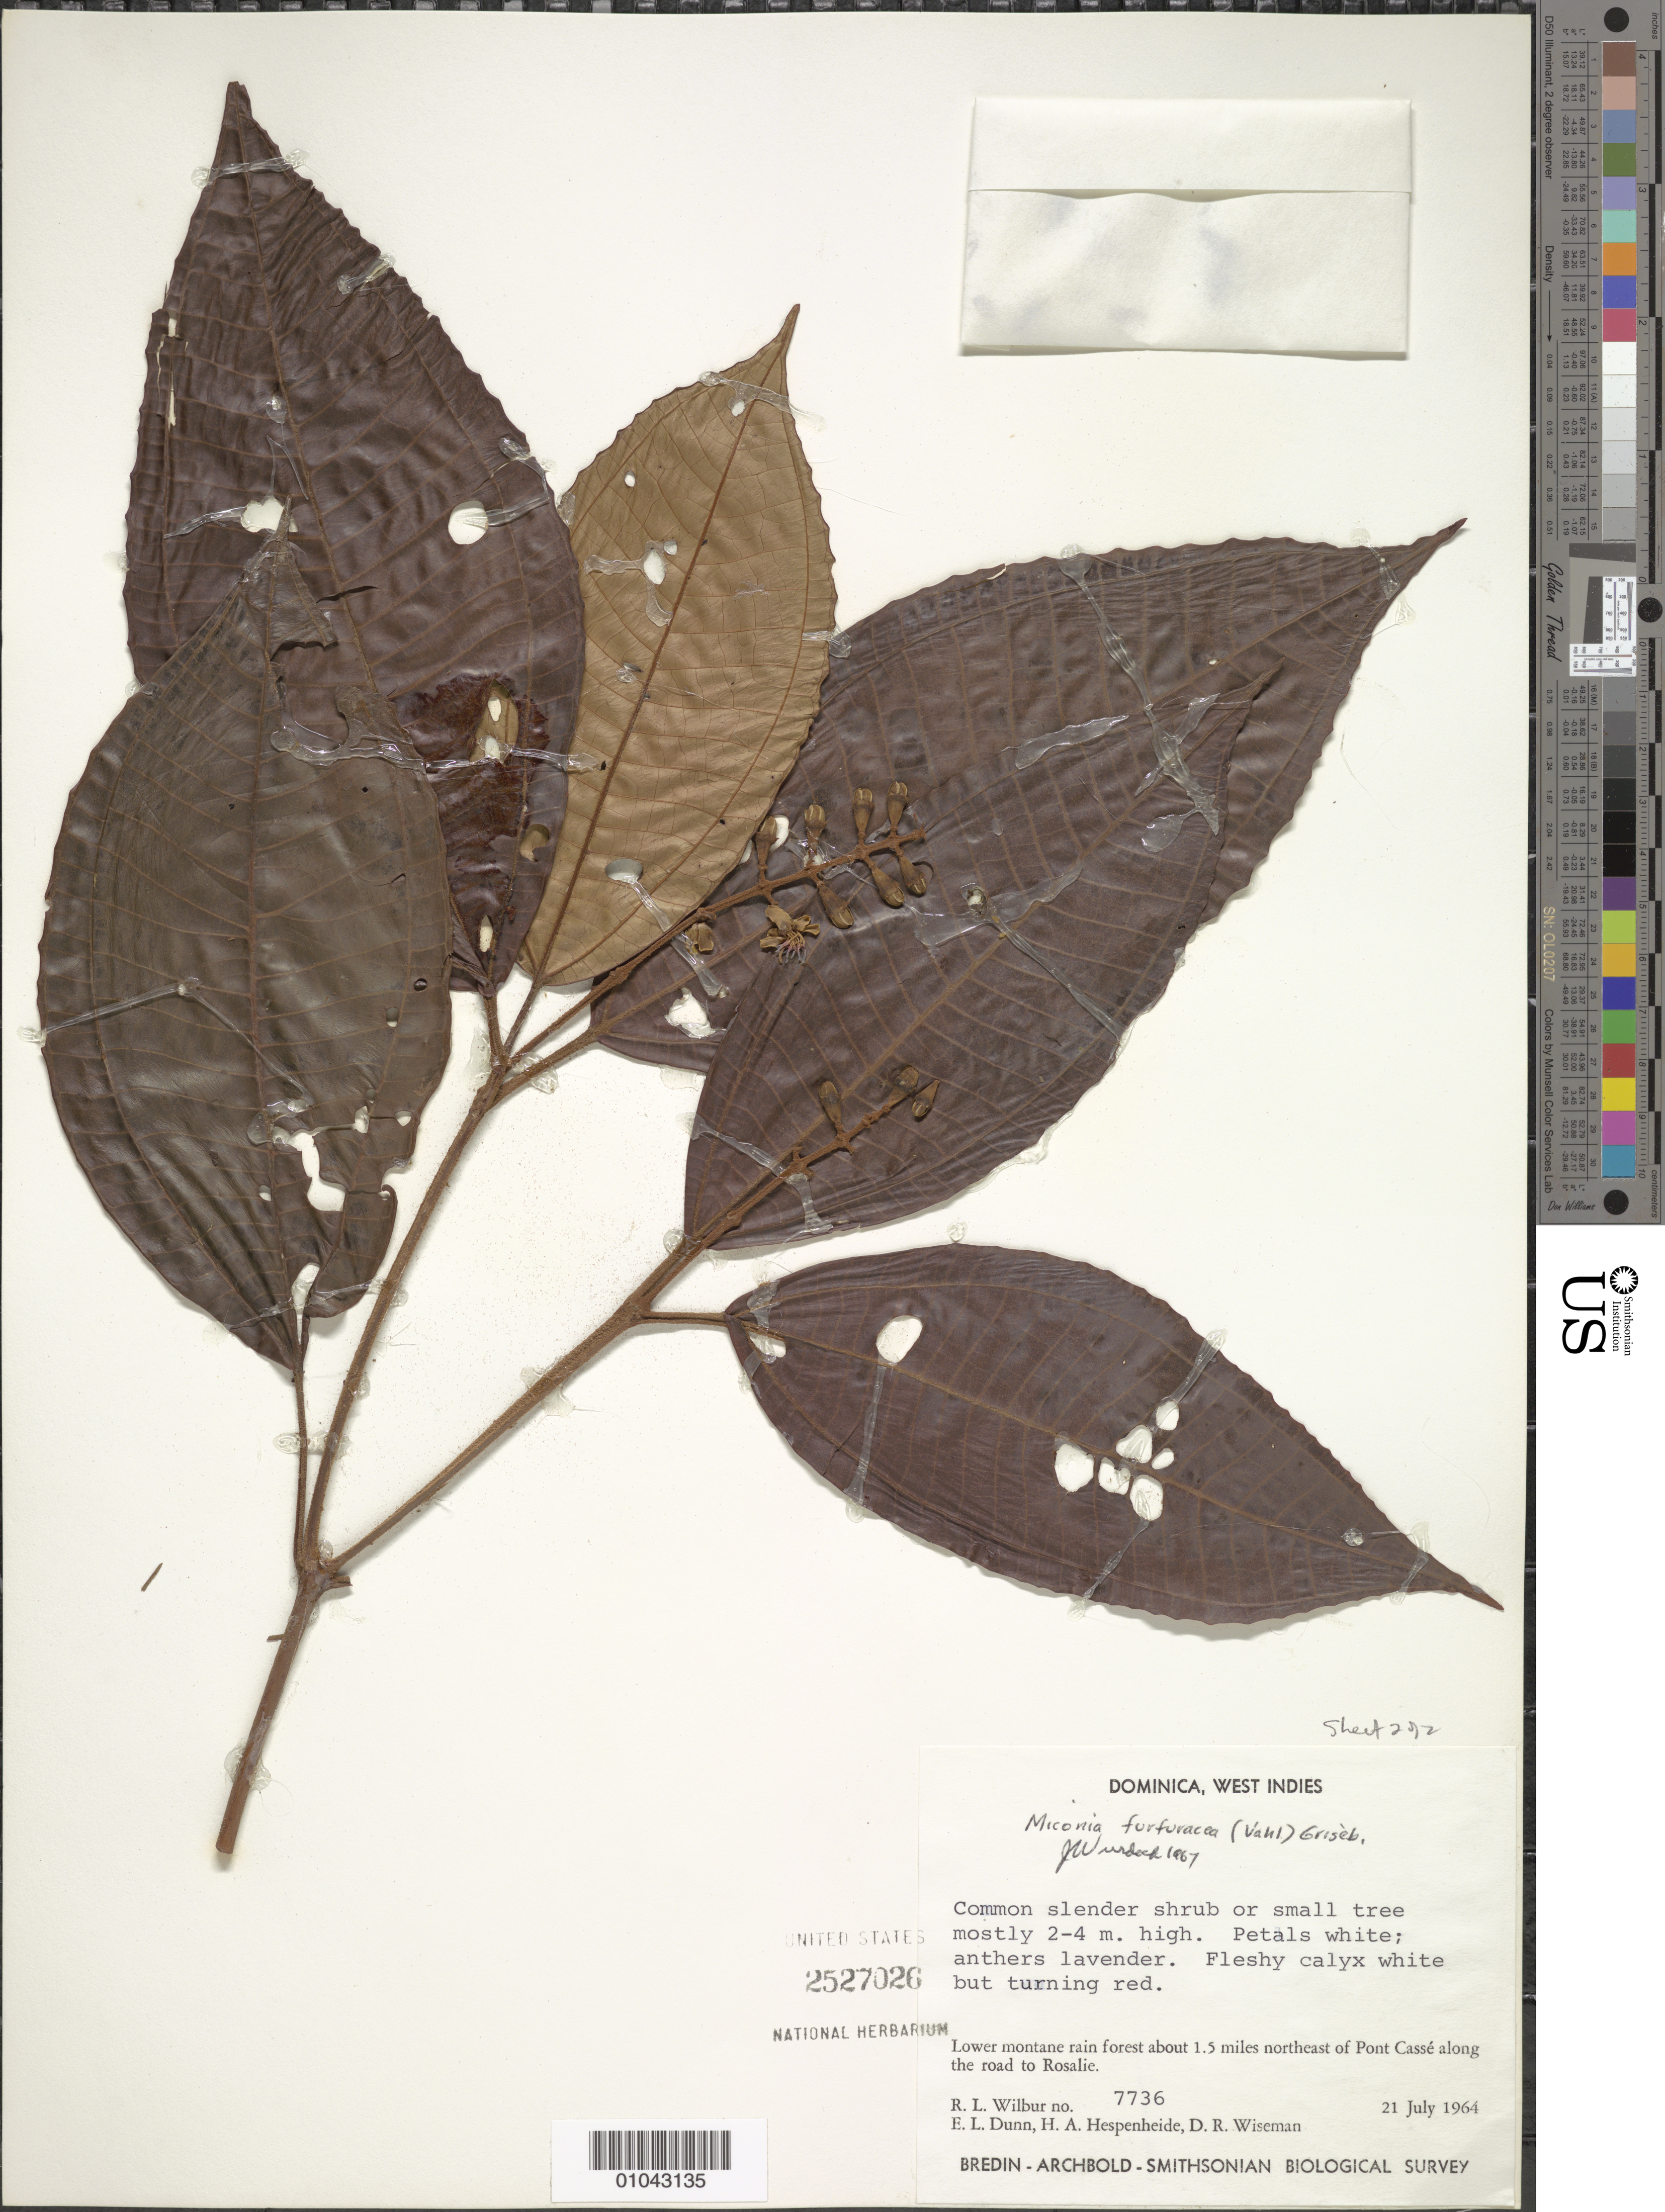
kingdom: Plantae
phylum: Tracheophyta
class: Magnoliopsida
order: Myrtales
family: Melastomataceae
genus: Miconia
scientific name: Miconia furfuracea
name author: (Vahl) Griseb.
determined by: Wurdack, John J., (US), US (UNITED STATES)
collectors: R. L. Wilbur, E. Dunn, H. A. Hespenheide & D. R. Wiseman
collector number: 7736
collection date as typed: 21 Jul 1964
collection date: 1964-07-21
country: Dominica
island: Dominica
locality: Pont Cassé about 1.5 miles northeast along road to Rosalie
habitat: Lower montane rainforest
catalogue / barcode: US 2527026